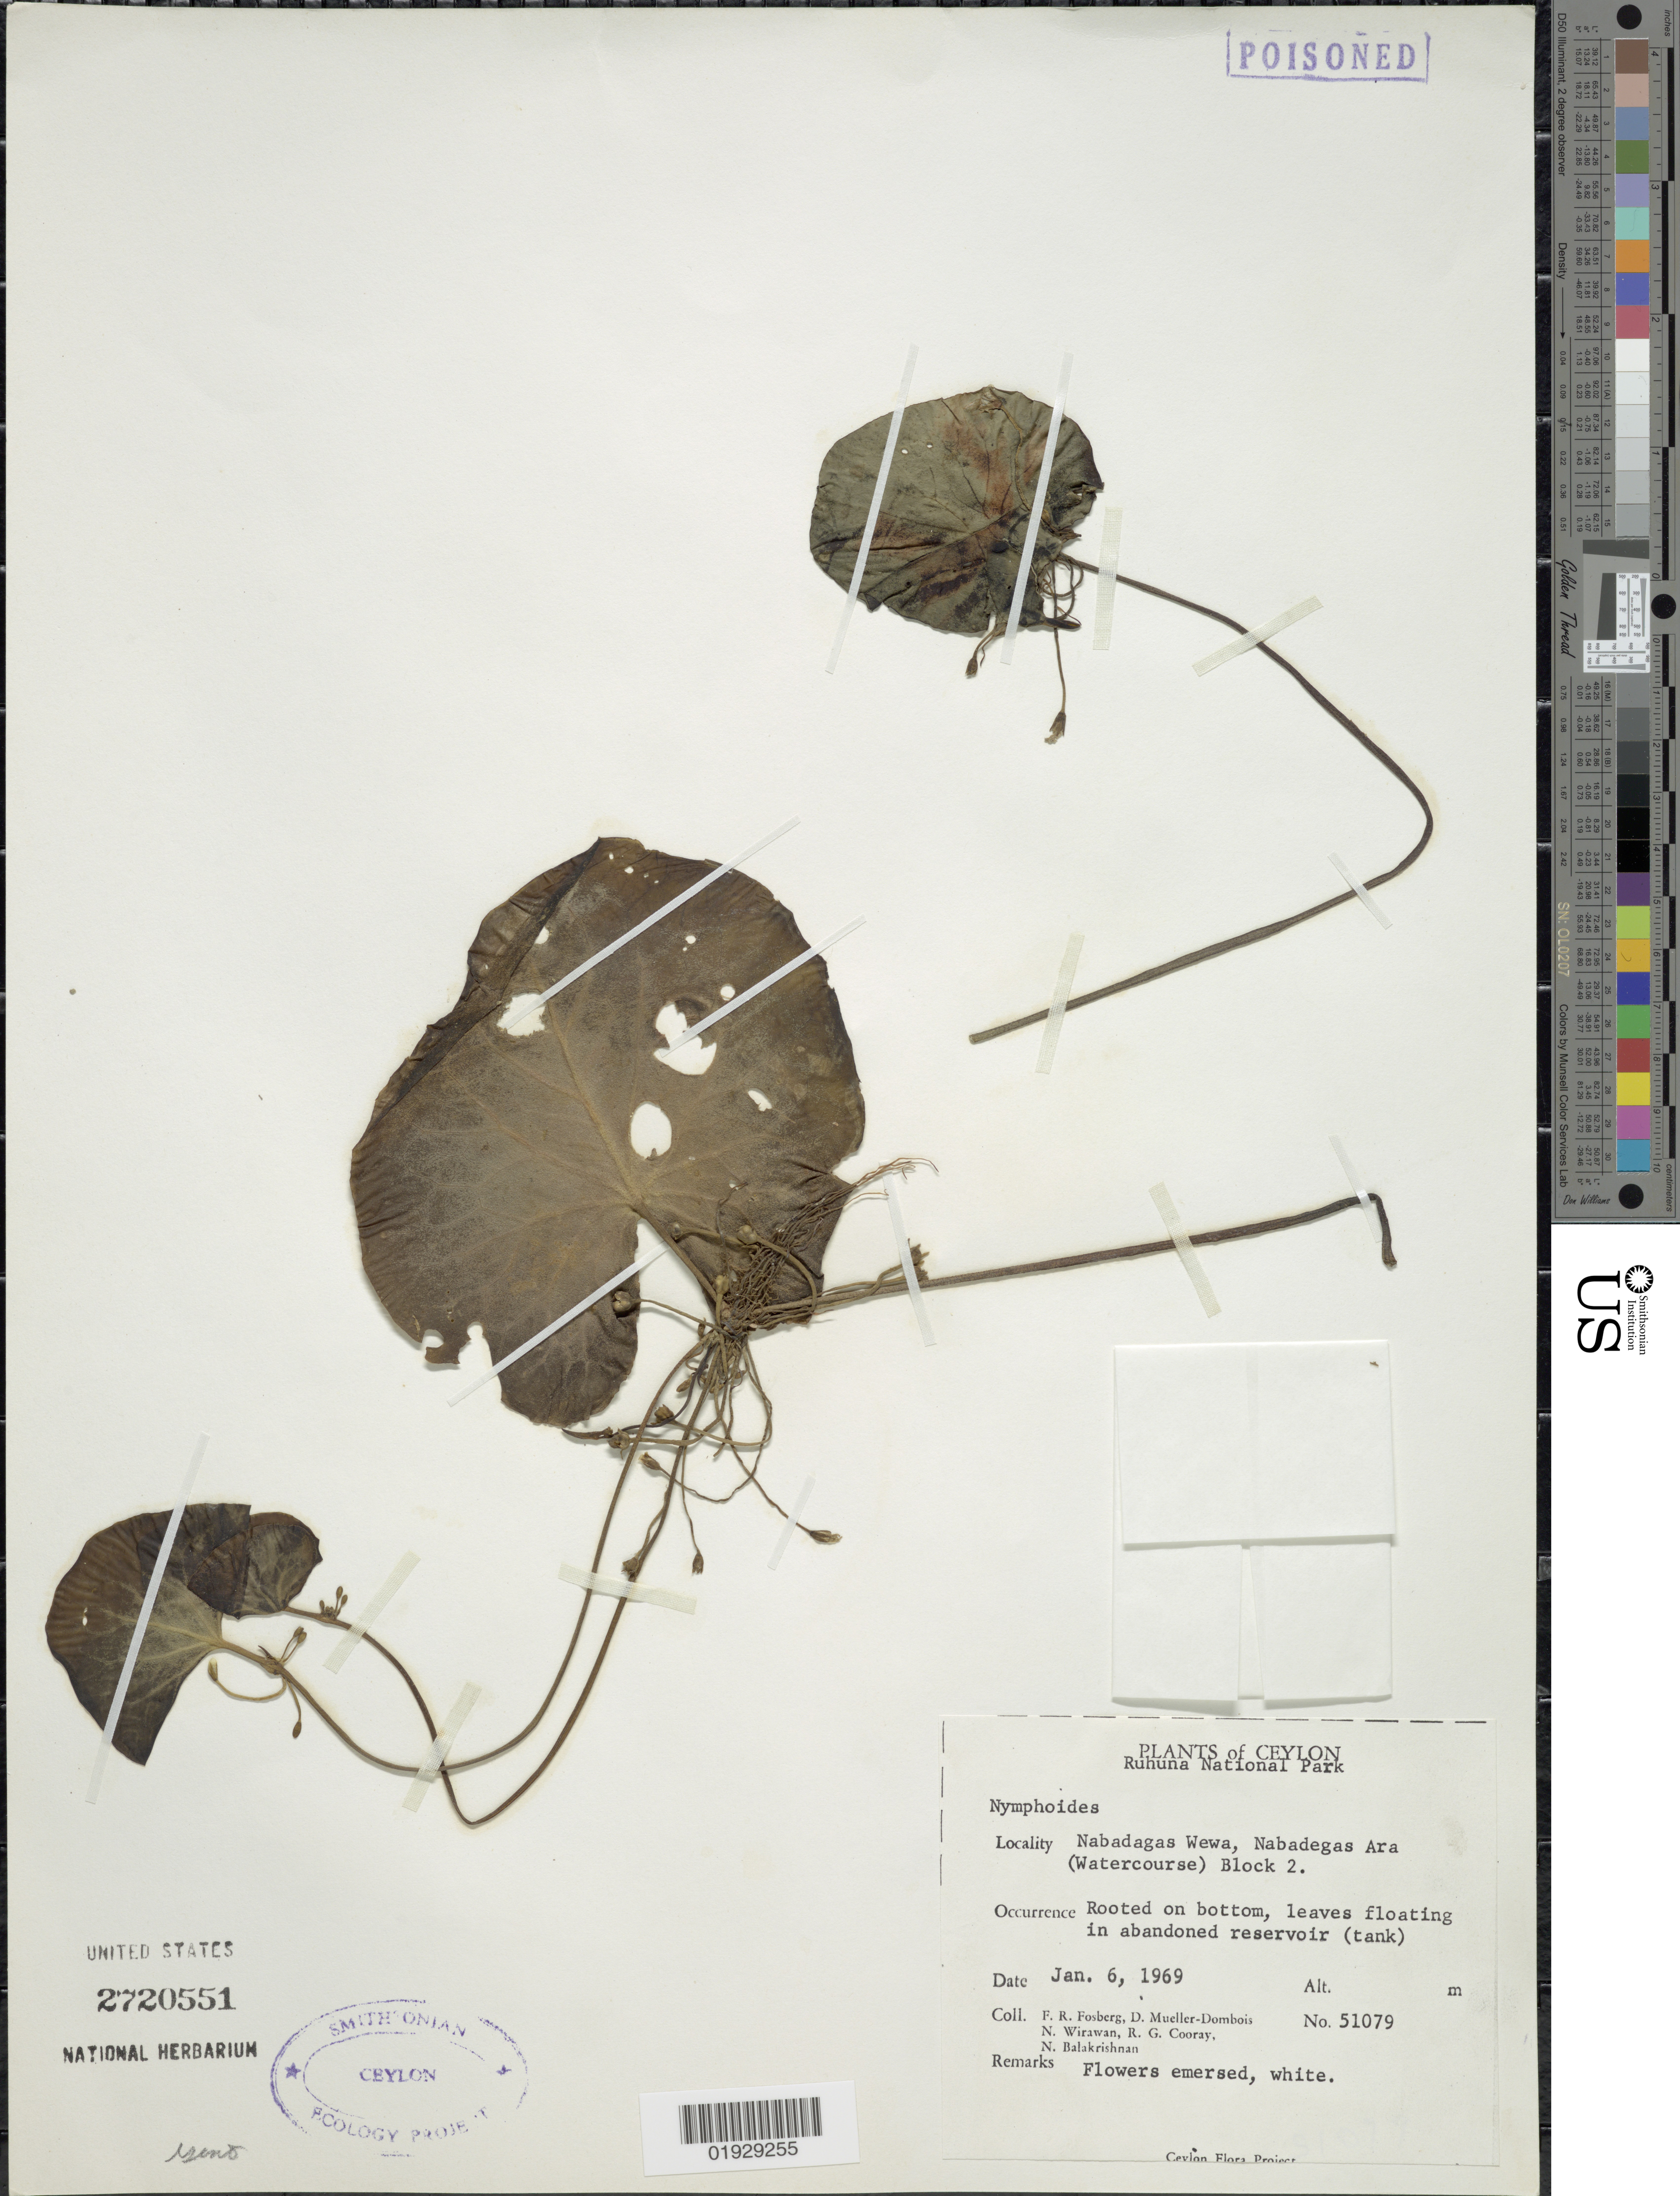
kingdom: Plantae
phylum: Tracheophyta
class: Magnoliopsida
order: Asterales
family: Menyanthaceae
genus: Nymphoides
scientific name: Nymphoides sp.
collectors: F. R. Fosberg, D. Mueller-Dombois, N. Wirawan, R. Cooray & N. Balakrishnan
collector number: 51079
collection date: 1969-01-06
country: Sri Lanka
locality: Ceylon. Ruhuna National Park. Nabadagas Wewa, Nabadegas Ara (Watercourse) Block 2.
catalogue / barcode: US 2720551